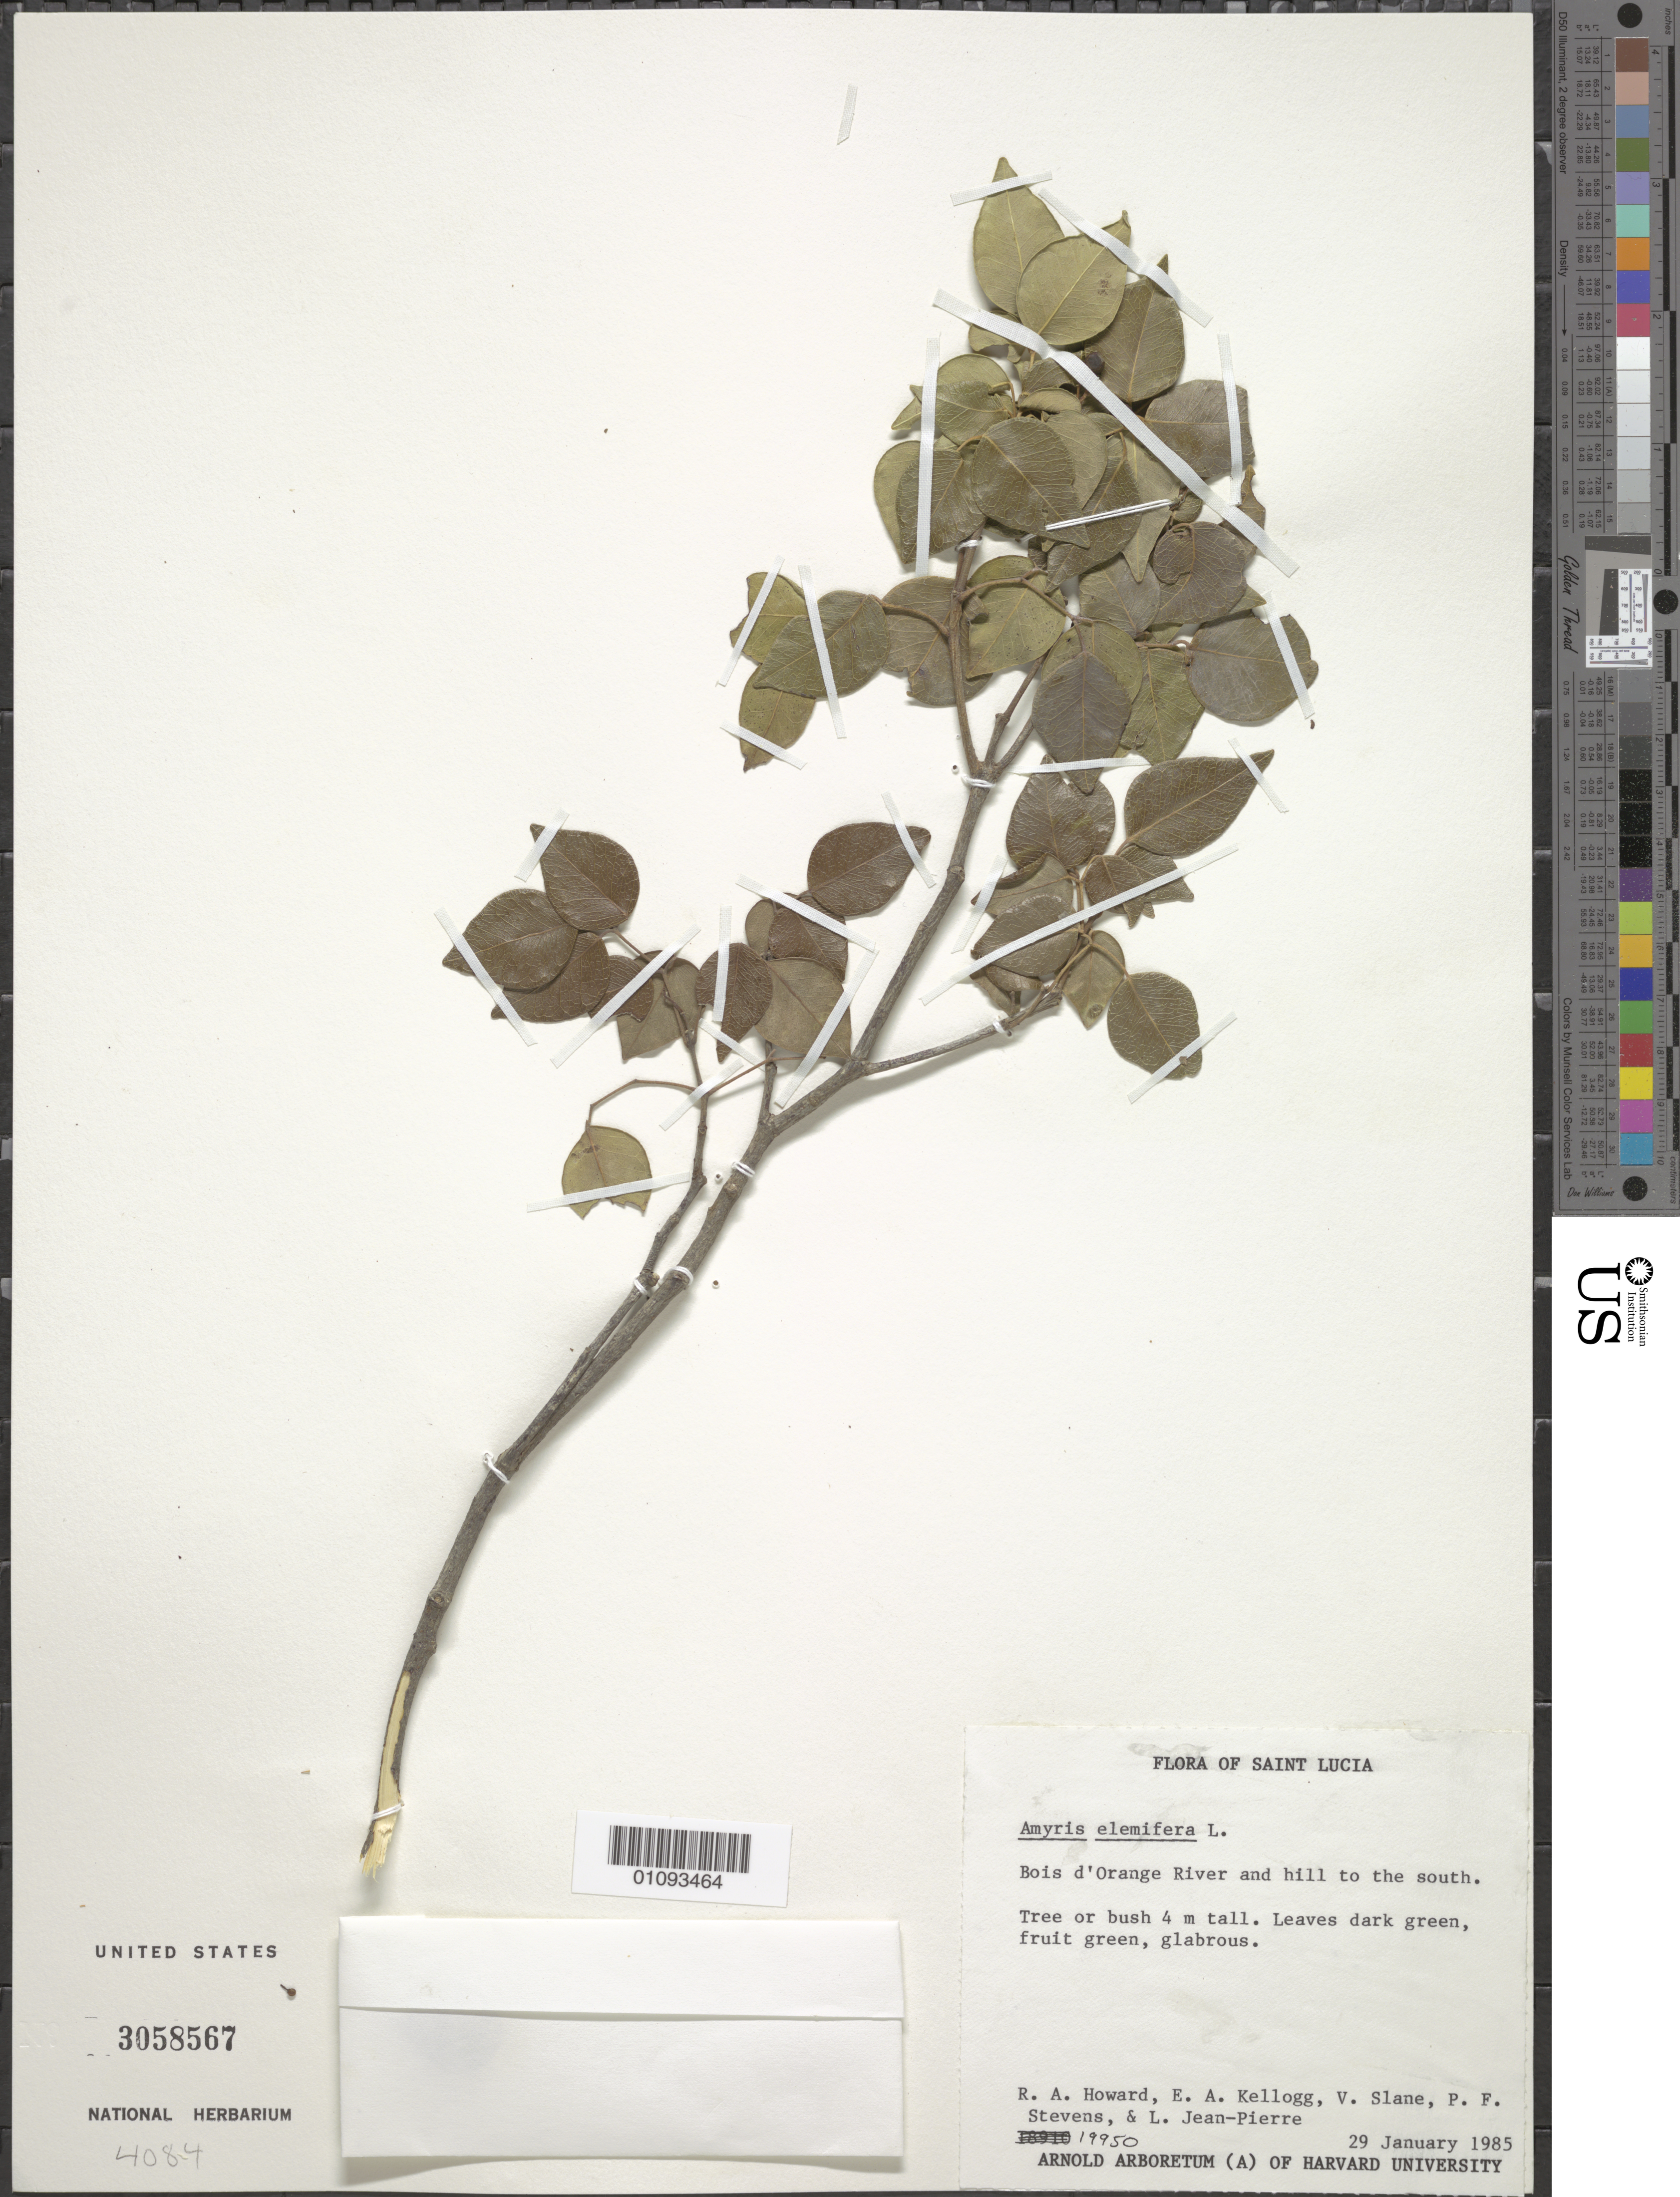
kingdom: Plantae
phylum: Tracheophyta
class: Magnoliopsida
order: Sapindales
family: Rutaceae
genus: Amyris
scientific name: Amyris elemifera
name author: L.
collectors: R. A. Howard, E. A. Kellogg, V. Slane, P. F. Stevens & L. L. Jean-Pierre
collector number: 19950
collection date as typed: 29 Jan 1985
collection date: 1985-01-29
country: St. Lucia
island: St. Lucia I.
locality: Bois d'Orange River and hill to the S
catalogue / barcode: US 3058567